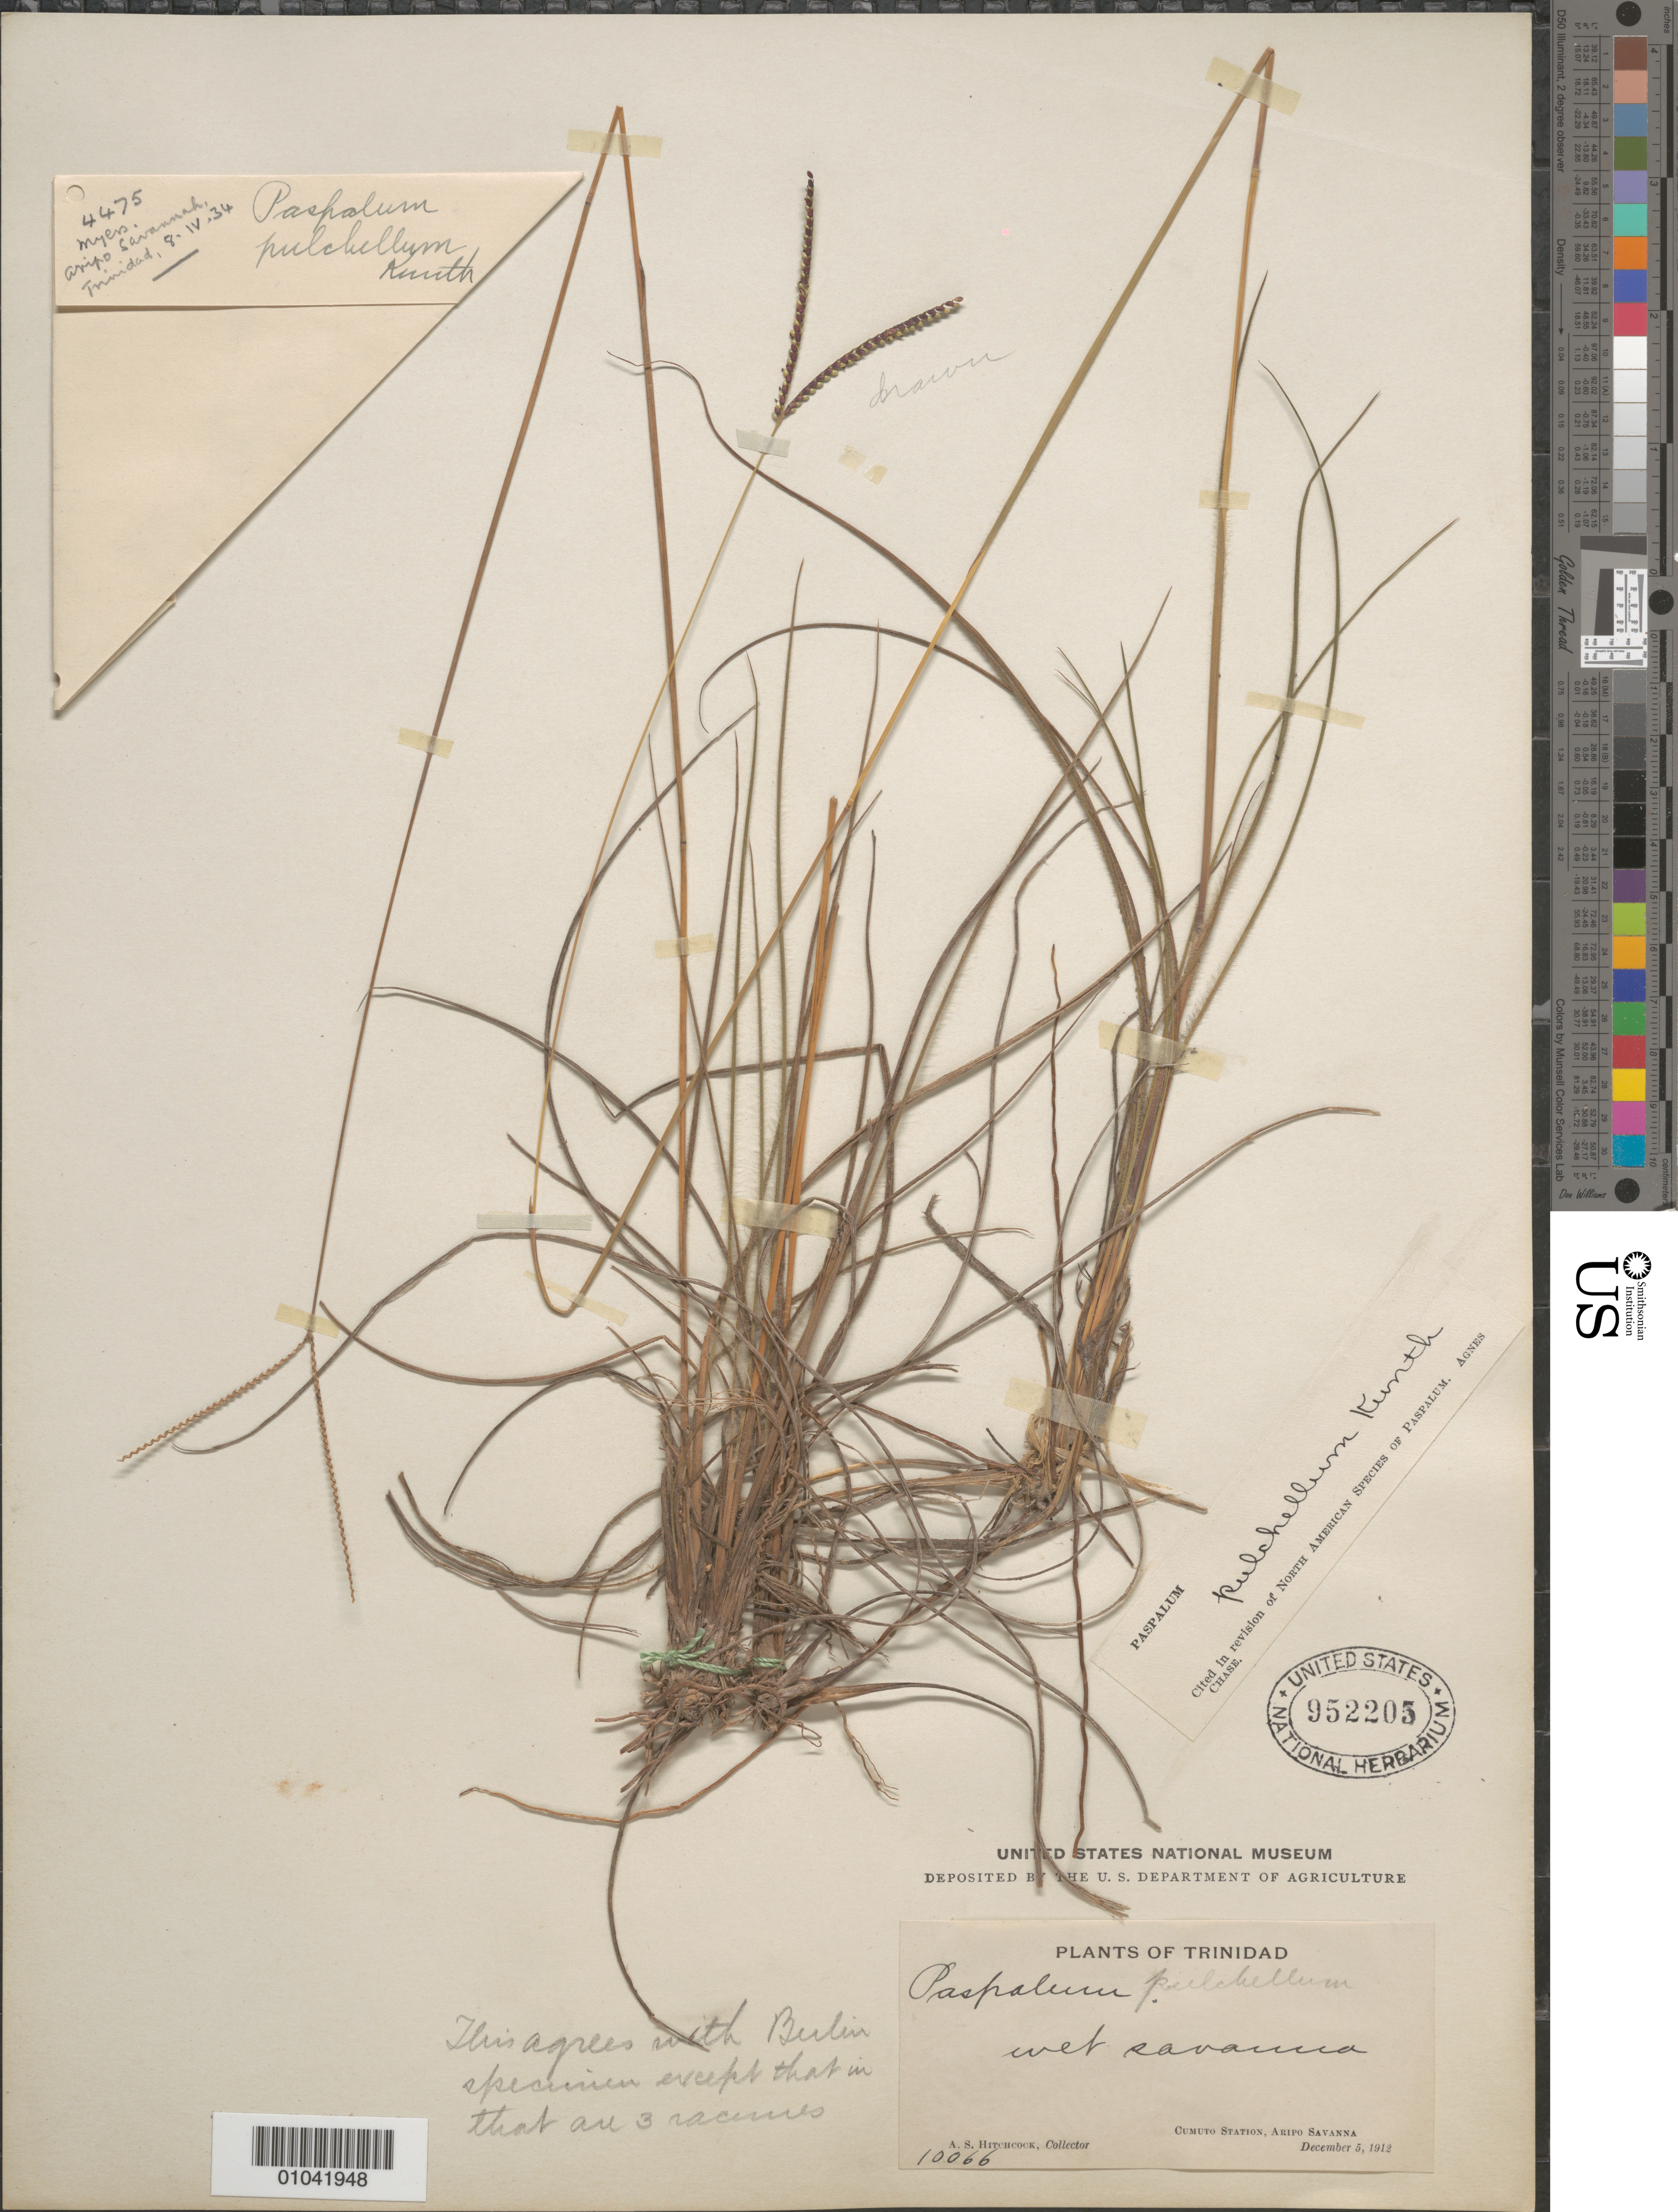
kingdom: Plantae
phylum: Tracheophyta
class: Liliopsida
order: Poales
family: Poaceae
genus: Paspalum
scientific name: Paspalum pulchellum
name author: Kunth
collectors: A. S. Hitchcock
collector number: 10066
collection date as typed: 05 Dec 1912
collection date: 1912-12-05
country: Trinidad and Tobago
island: Trinidad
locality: Cumuto Station, Aripo Savanna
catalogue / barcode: US 952205